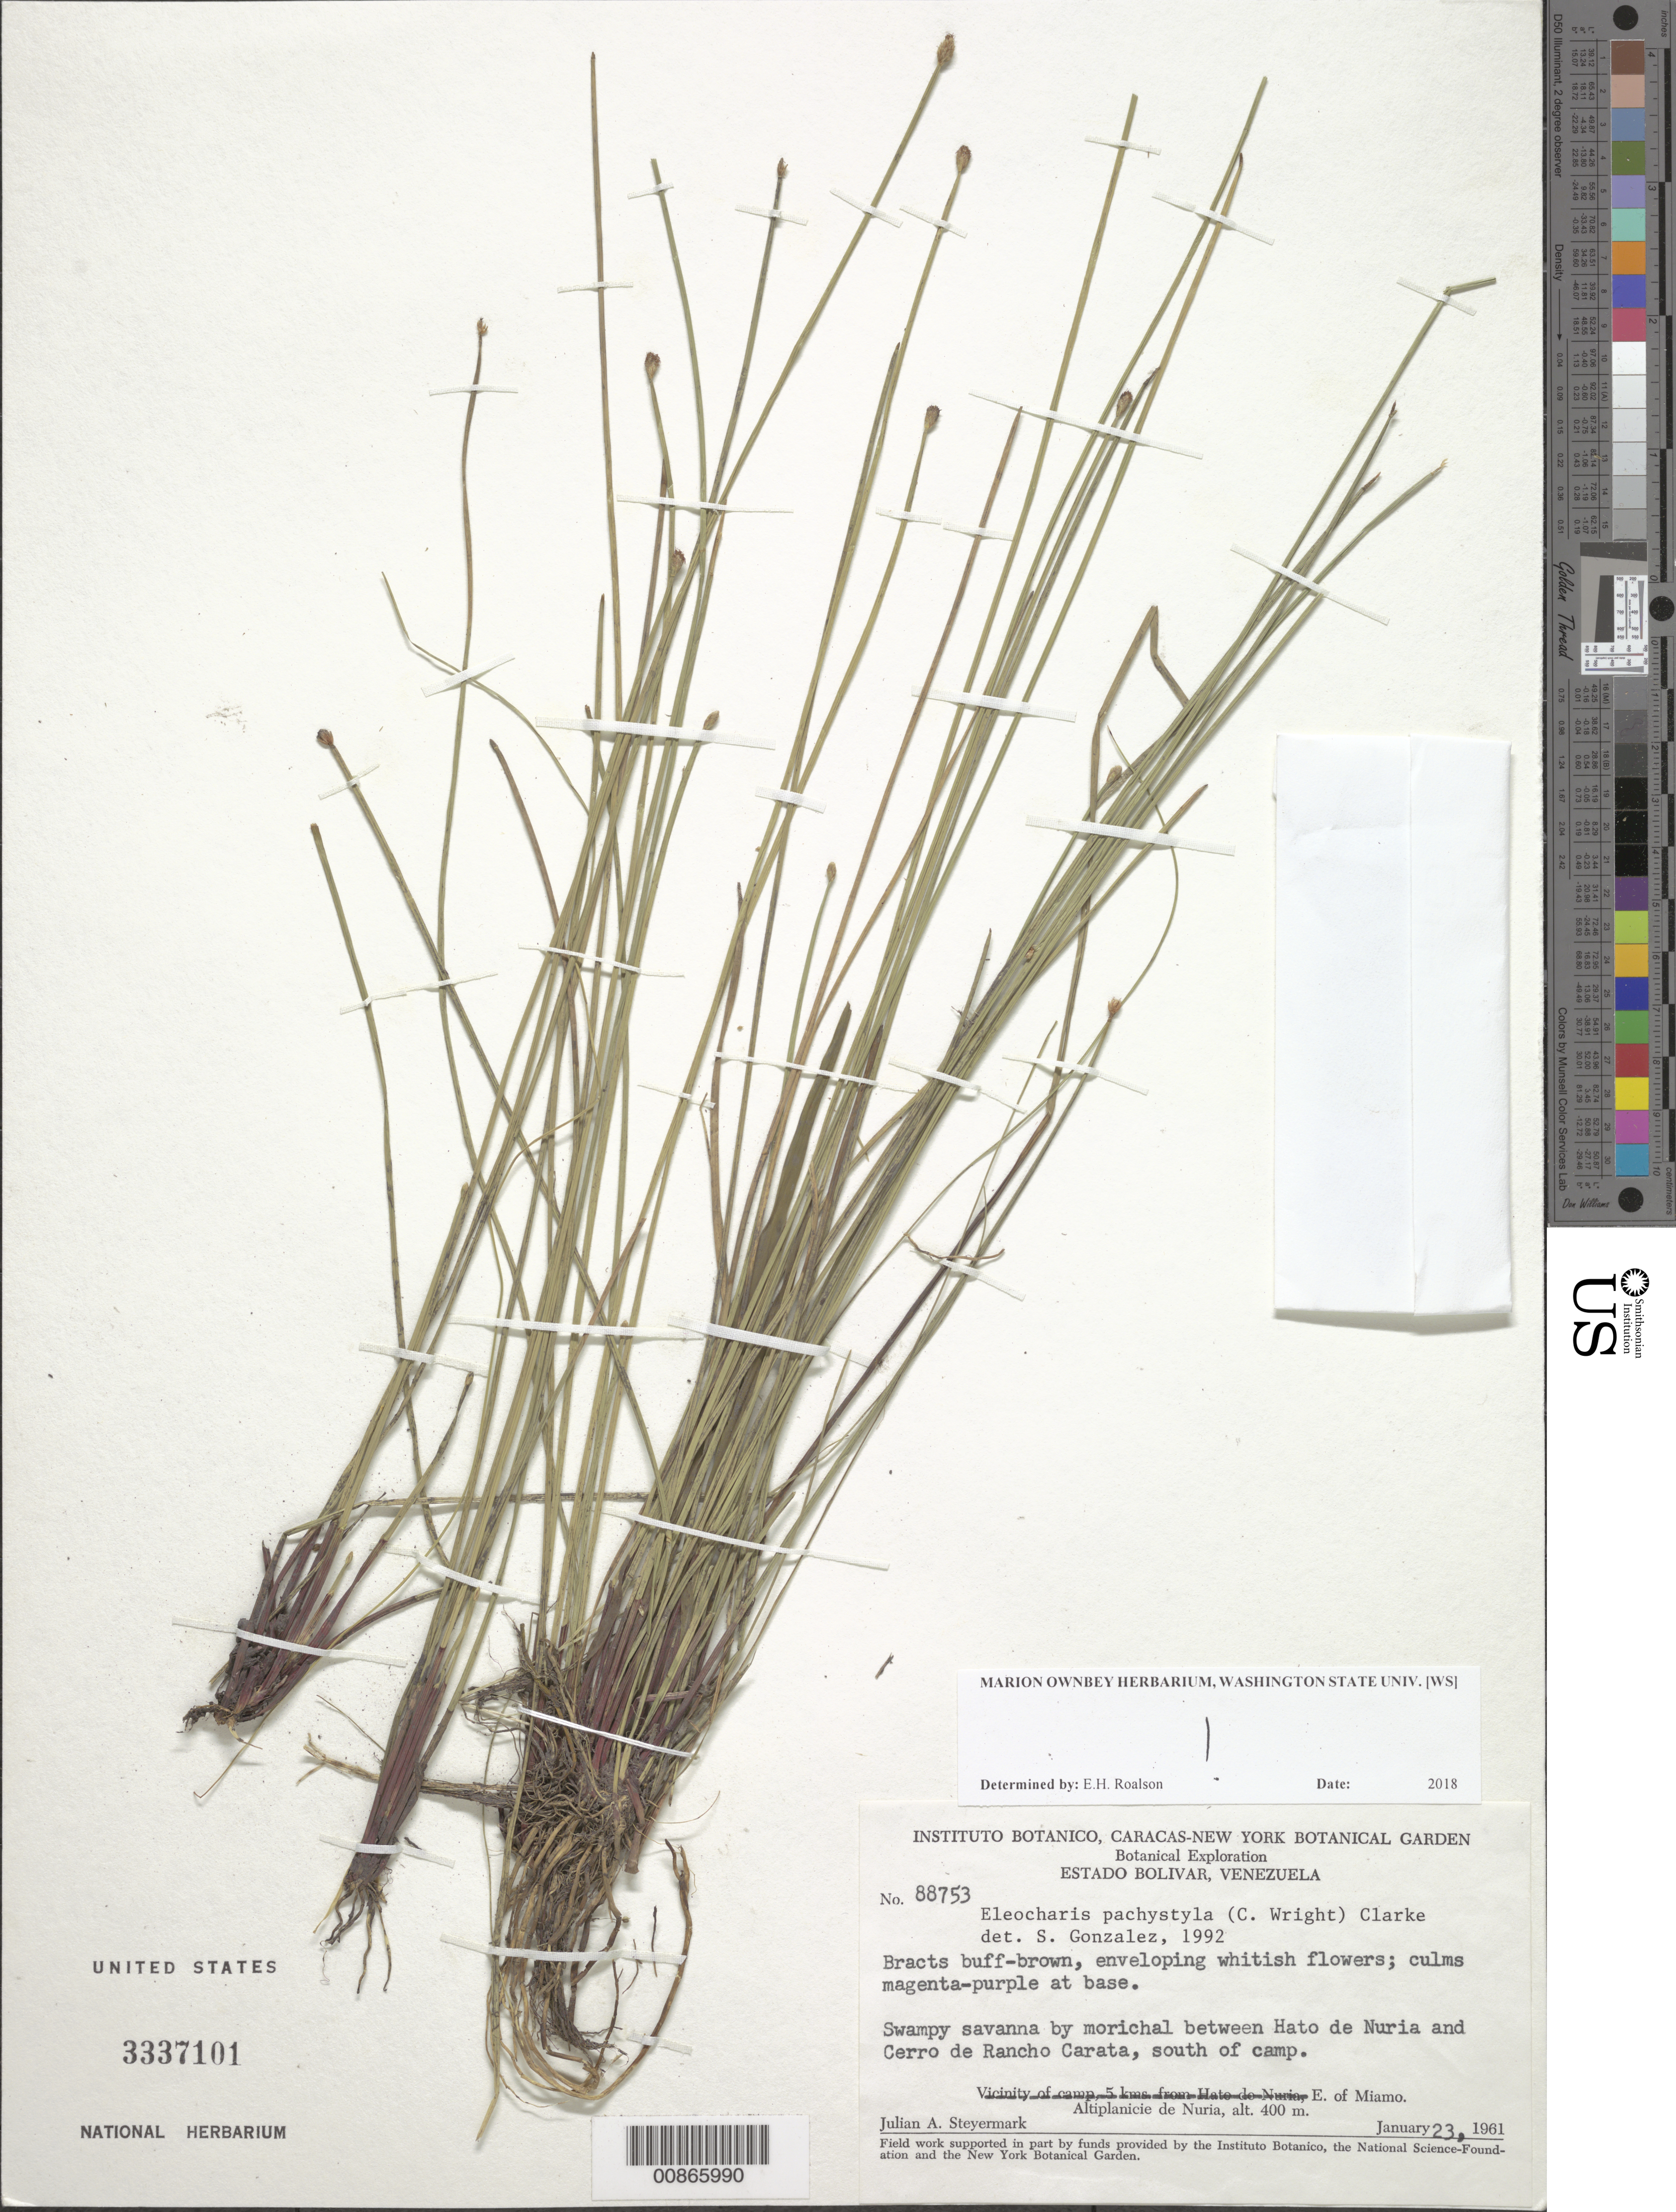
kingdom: Plantae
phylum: Tracheophyta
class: Liliopsida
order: Poales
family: Cyperaceae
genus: Eleocharis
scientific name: Eleocharis pachystyla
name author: (C. Wright) C.B. Clarke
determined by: Gonzalez, Sophie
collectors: J. Steyermark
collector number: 88753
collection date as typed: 23-Jan-61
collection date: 1961-01-23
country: Venezuela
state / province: Bolívar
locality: Altiplanicie de Nuria, E of Miamo, between Hato de Nuria and Cerro de Rancho Carata, south of camp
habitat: Swampy savanna, by morichal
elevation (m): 400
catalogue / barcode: US 3337101